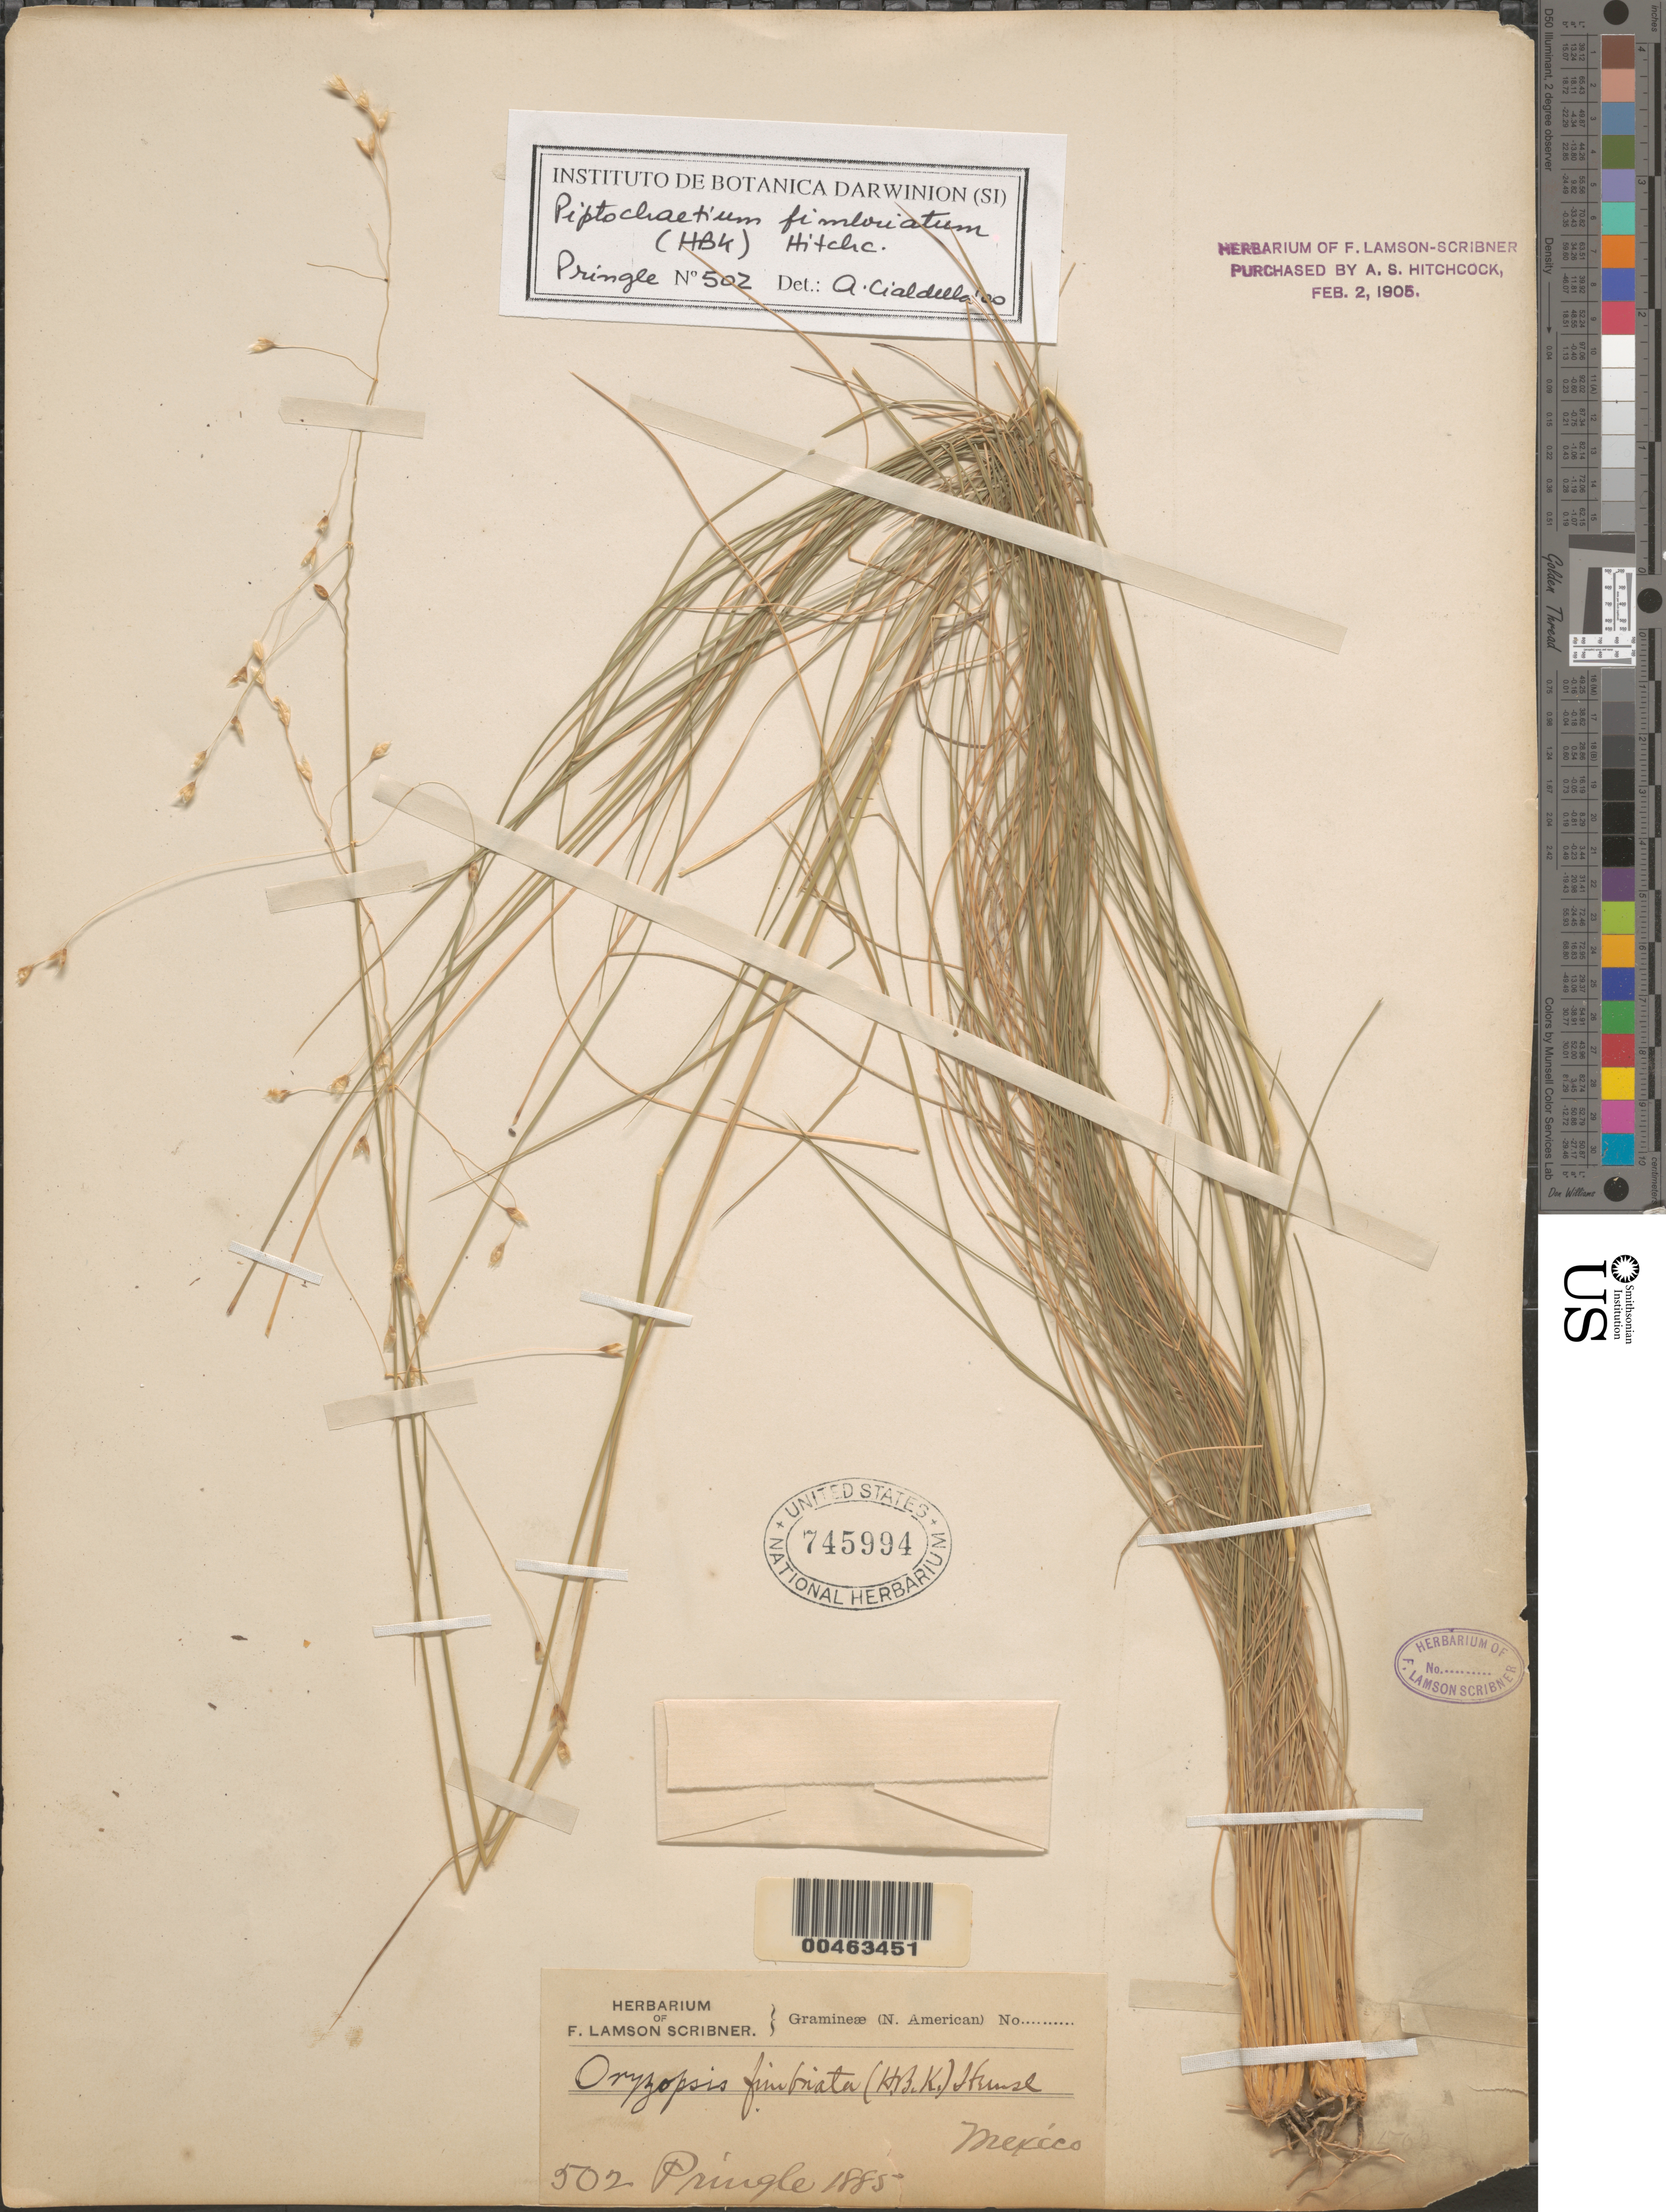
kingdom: Plantae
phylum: Tracheophyta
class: Liliopsida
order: Poales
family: Poaceae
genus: Piptochaetium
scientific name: Piptochaetium fimbriatum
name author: (Kunth) Hitchc.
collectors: C. G. Pringle et al.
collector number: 502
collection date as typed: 1885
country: Mexico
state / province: Durango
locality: San Ramon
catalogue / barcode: US 745994